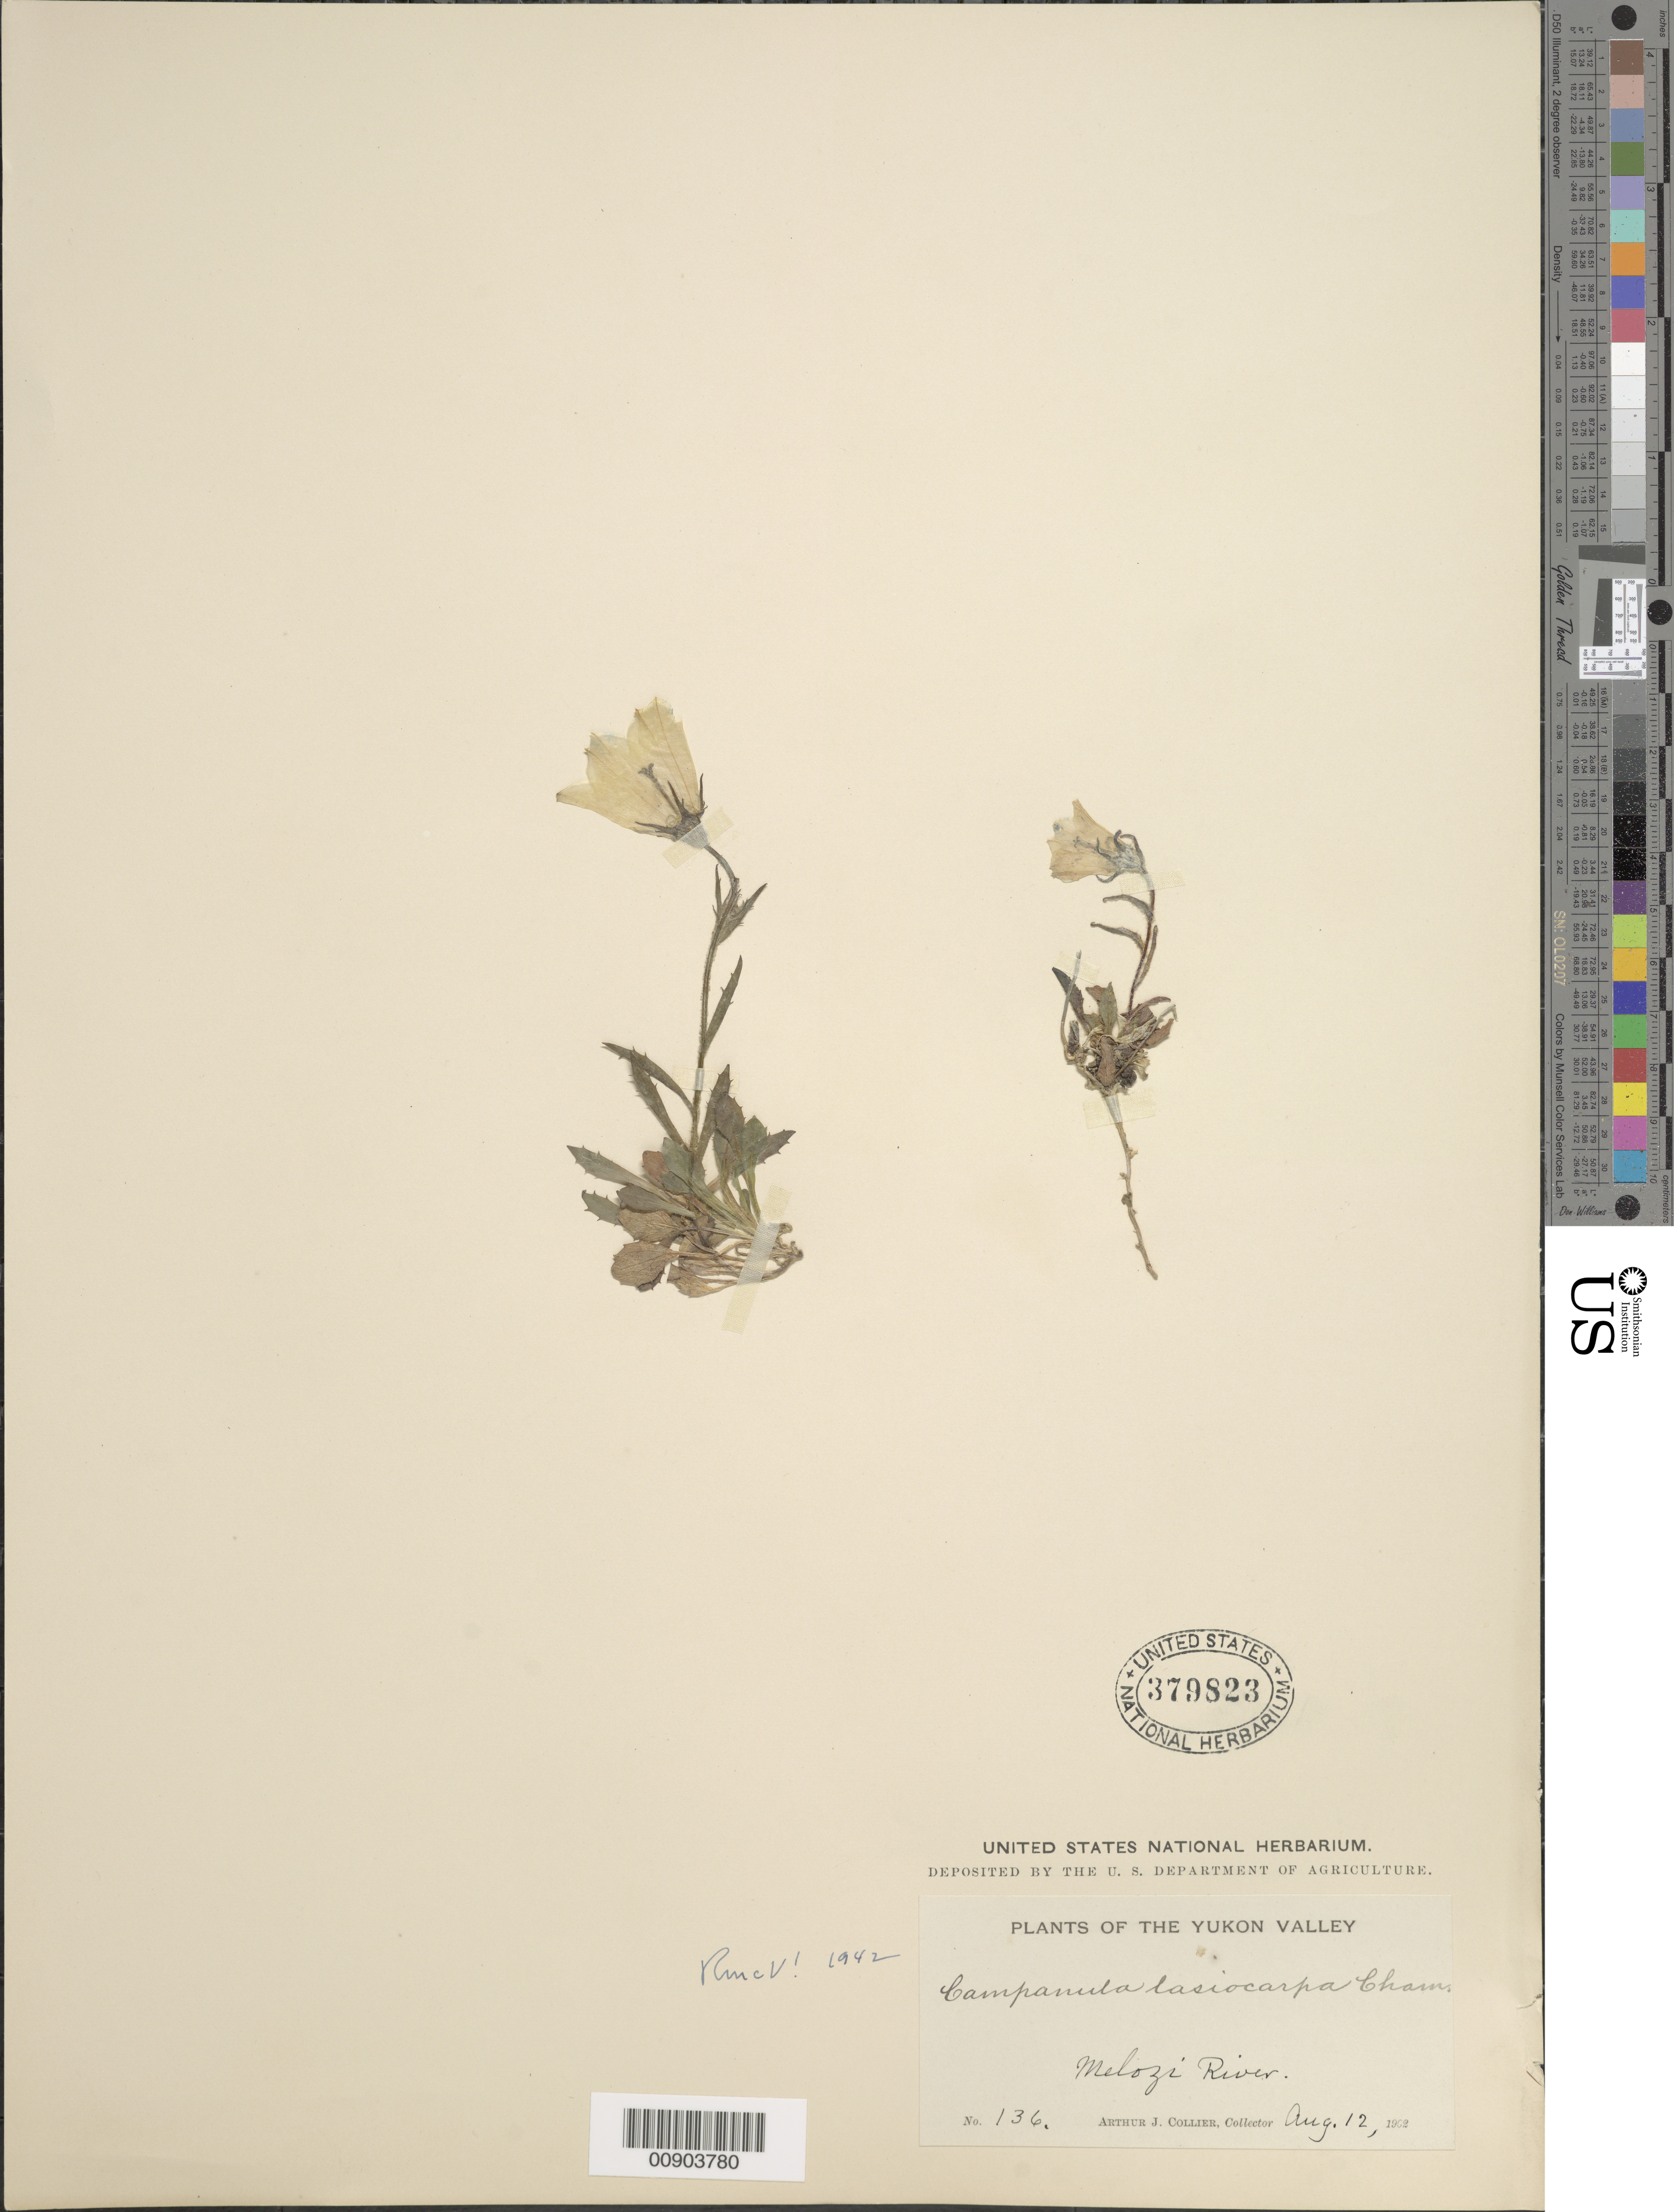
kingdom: Plantae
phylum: Tracheophyta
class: Magnoliopsida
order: Asterales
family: Campanulaceae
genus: Campanula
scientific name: Campanula lasiocarpa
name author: Cham.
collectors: A. Collier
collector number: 136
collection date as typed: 12 Aug 1902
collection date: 1902-08-12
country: United States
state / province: Alaska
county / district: Fairbanks North Star Division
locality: Melozi River, Yukon valley.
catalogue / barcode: US 379823